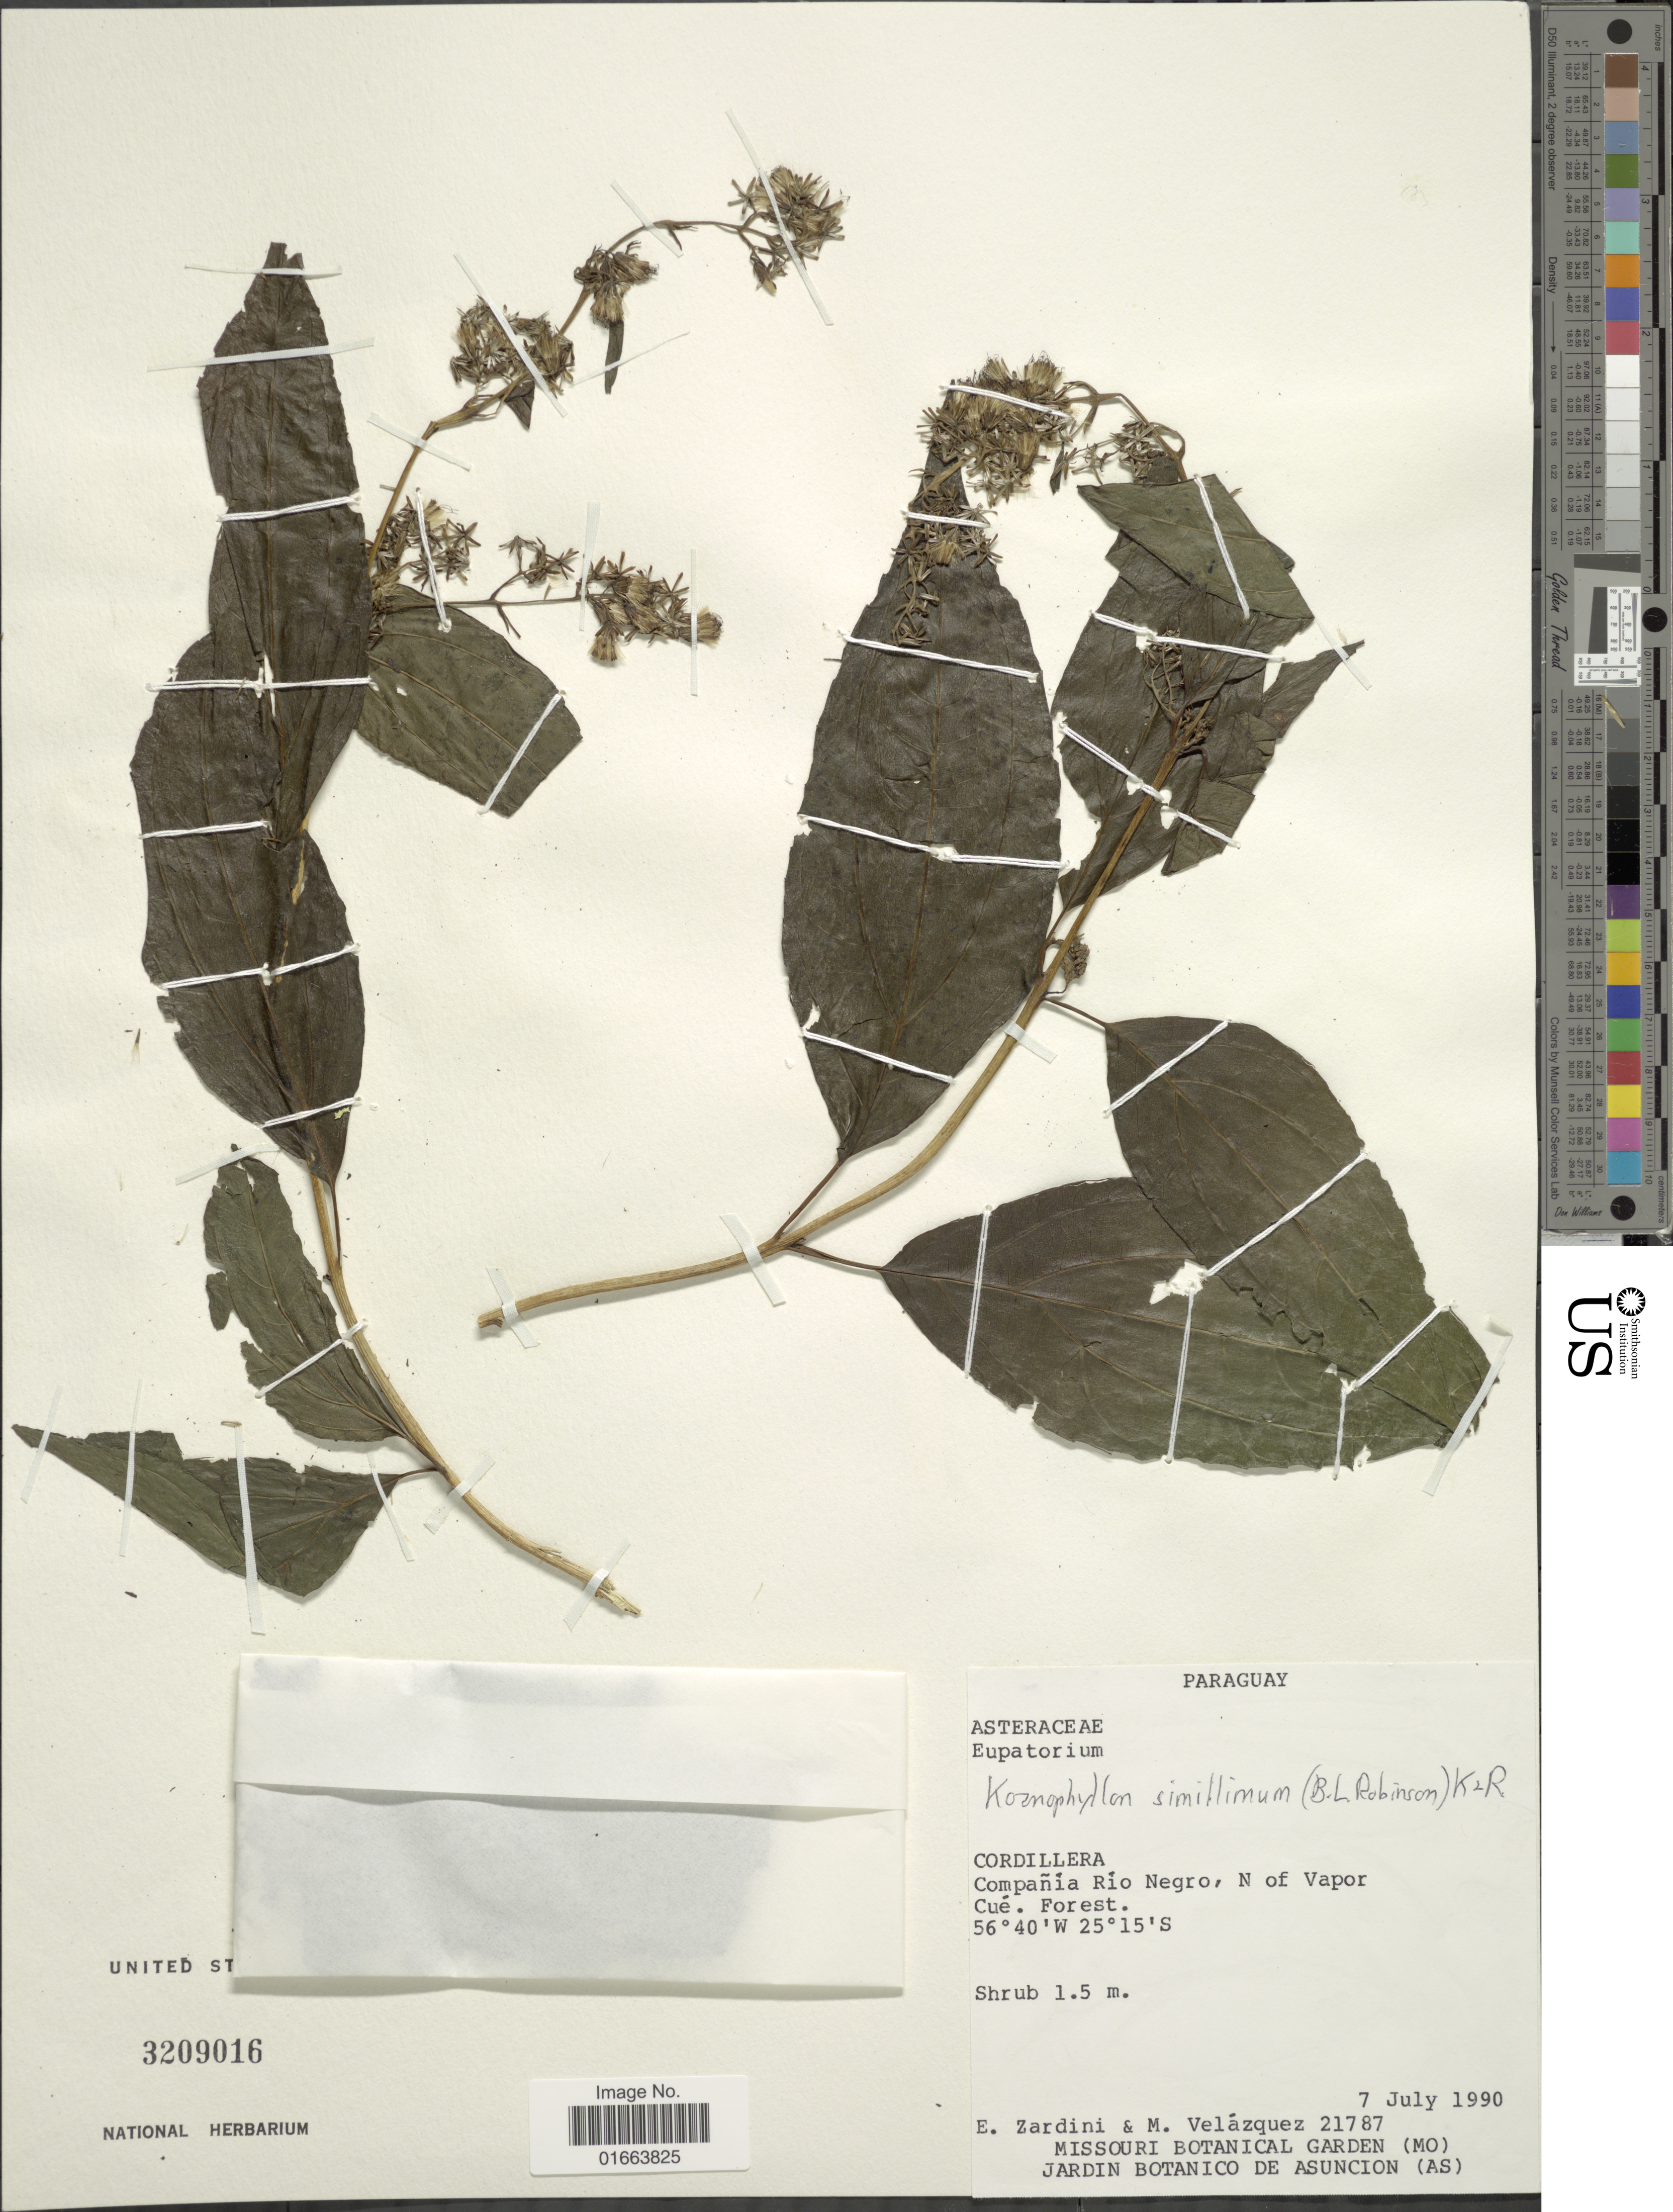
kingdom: Plantae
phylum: Tracheophyta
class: Magnoliopsida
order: Asterales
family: Asteraceae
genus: Koanophyllon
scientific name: Koanophyllon simillimum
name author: (B.L. Rob.) R.M. King & H. Rob.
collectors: E. M. Zardini & M. Velasquez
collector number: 21787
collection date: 1990-07-07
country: Paraguay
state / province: Cordillera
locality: Compañia Rio Negro, N of Vapor Cué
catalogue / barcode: US 3209016